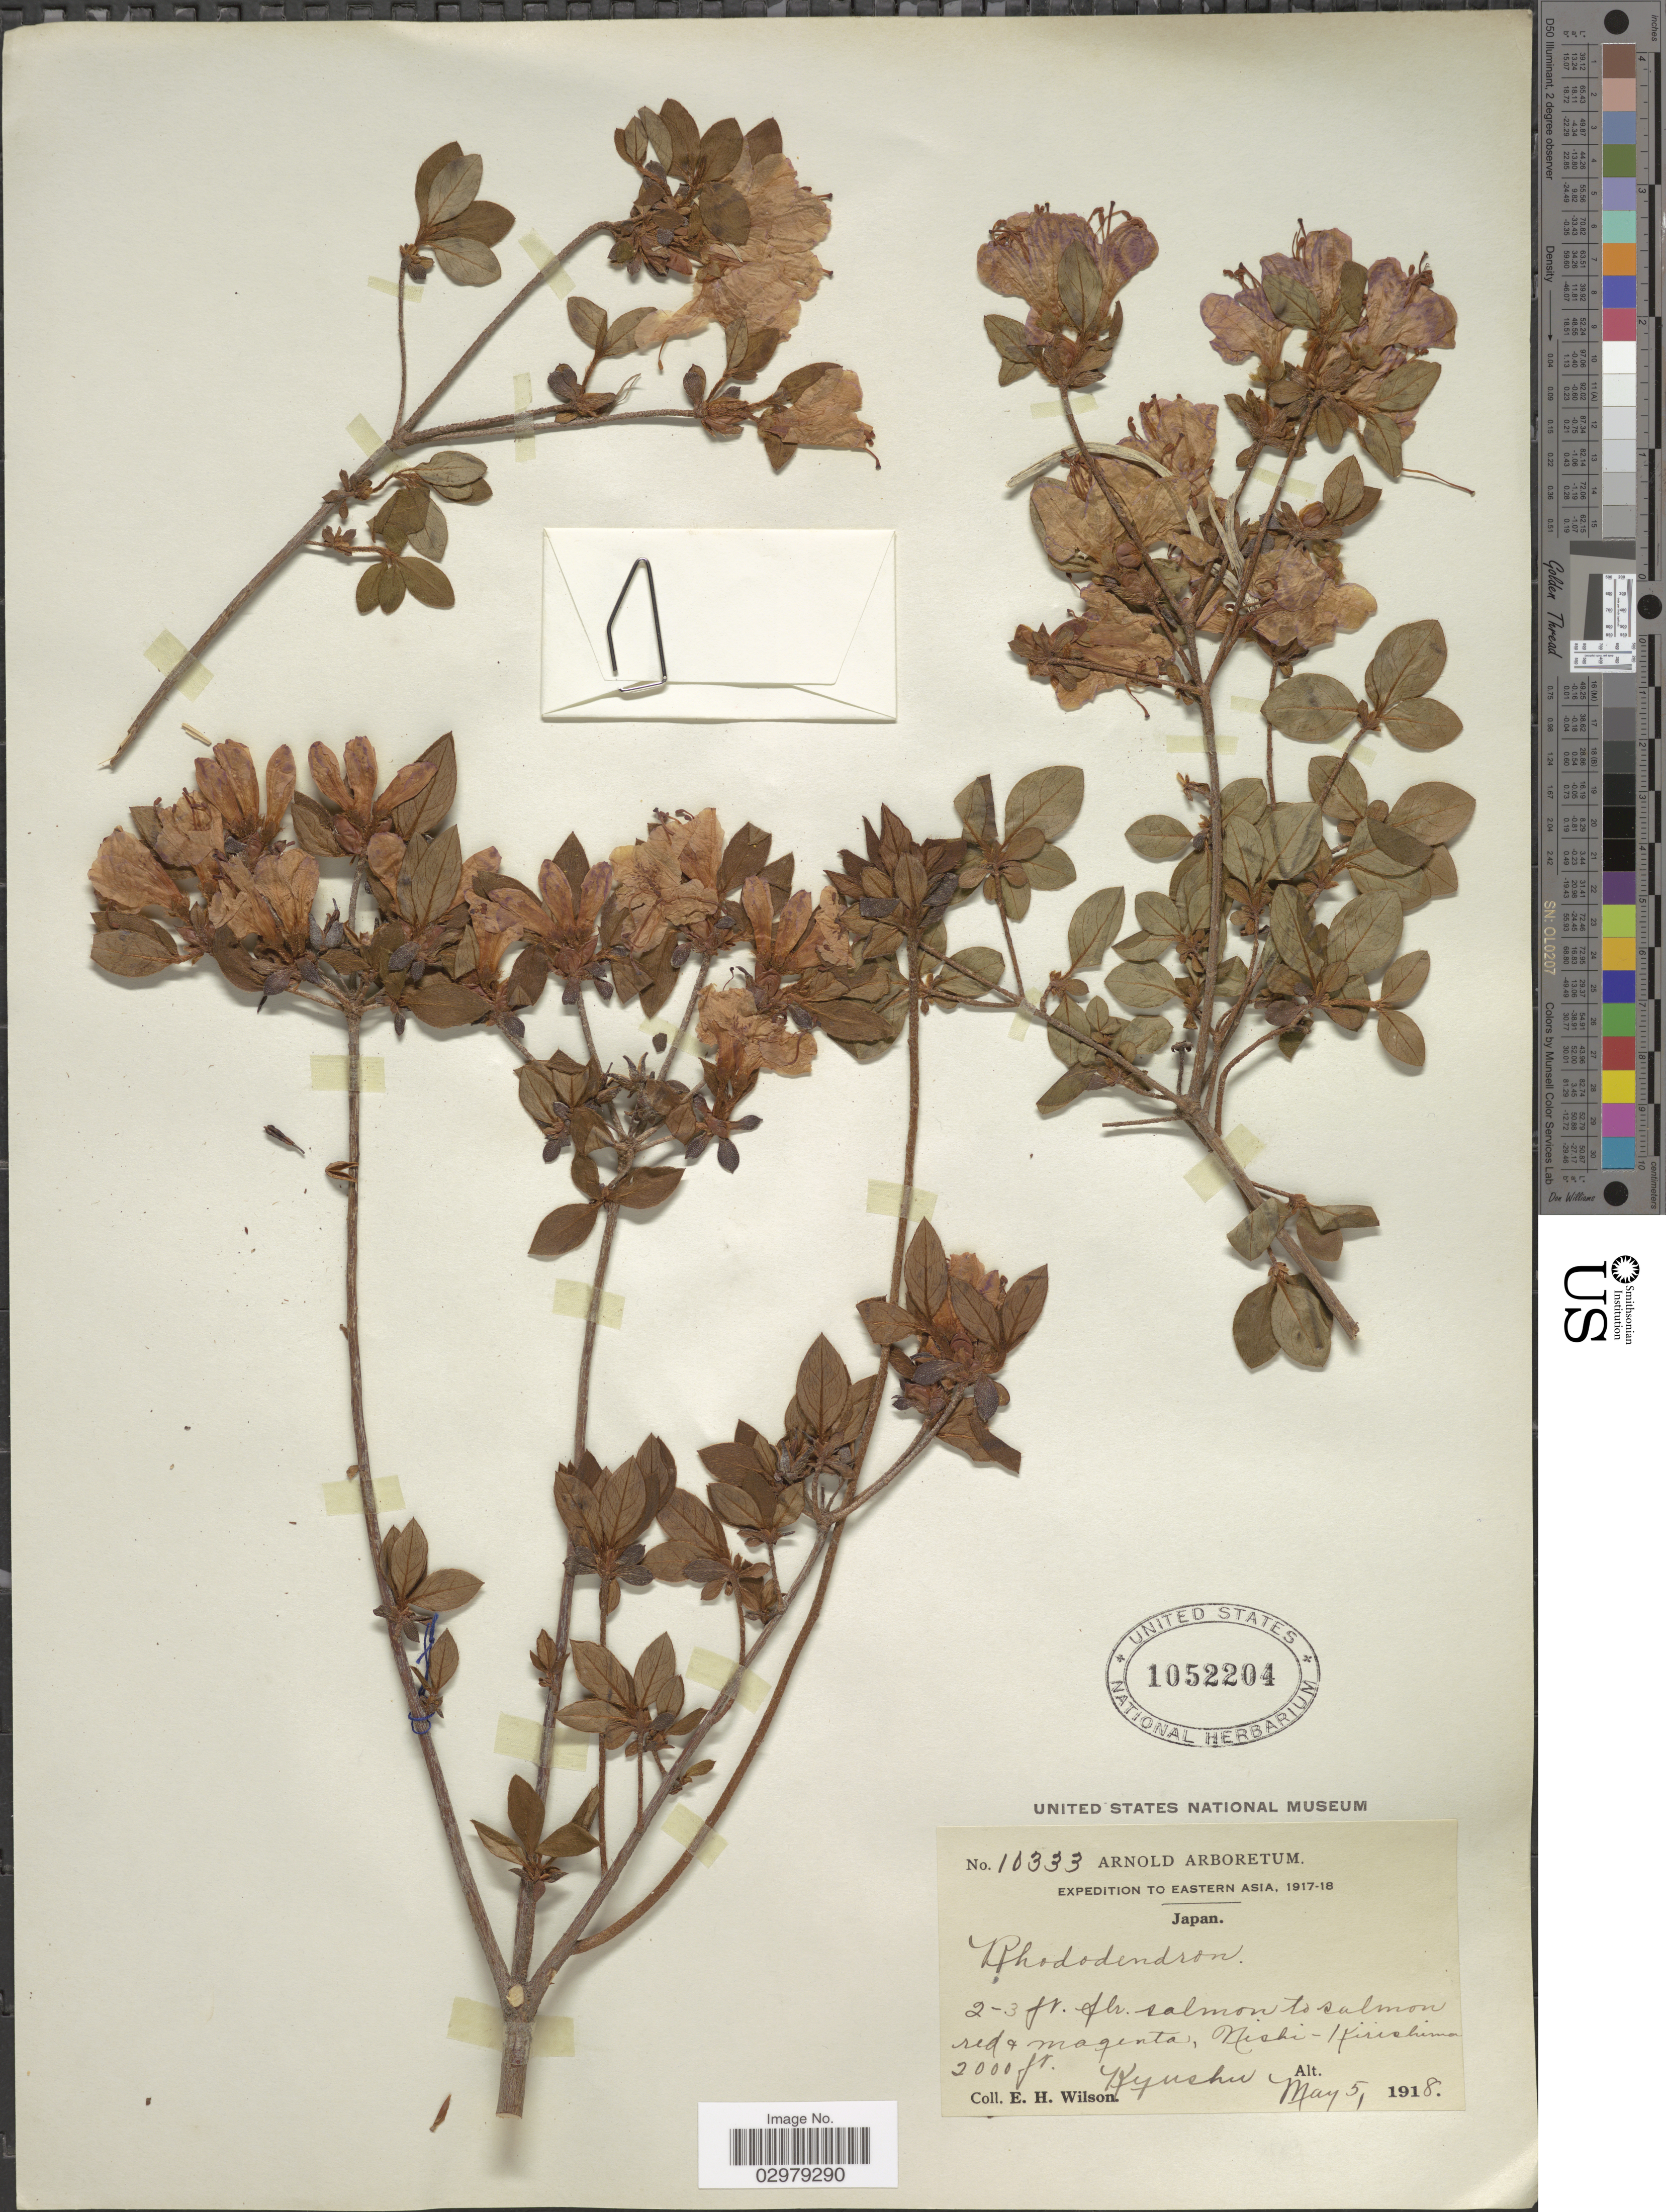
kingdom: Plantae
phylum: Tracheophyta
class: Magnoliopsida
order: Ericales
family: Ericaceae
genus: Rhododendron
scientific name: Rhododendron sp.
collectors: E. Wilson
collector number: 10333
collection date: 1918-05-05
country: Japan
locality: Nishi-Kirishima Kyushu.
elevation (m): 610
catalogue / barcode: US 1052204